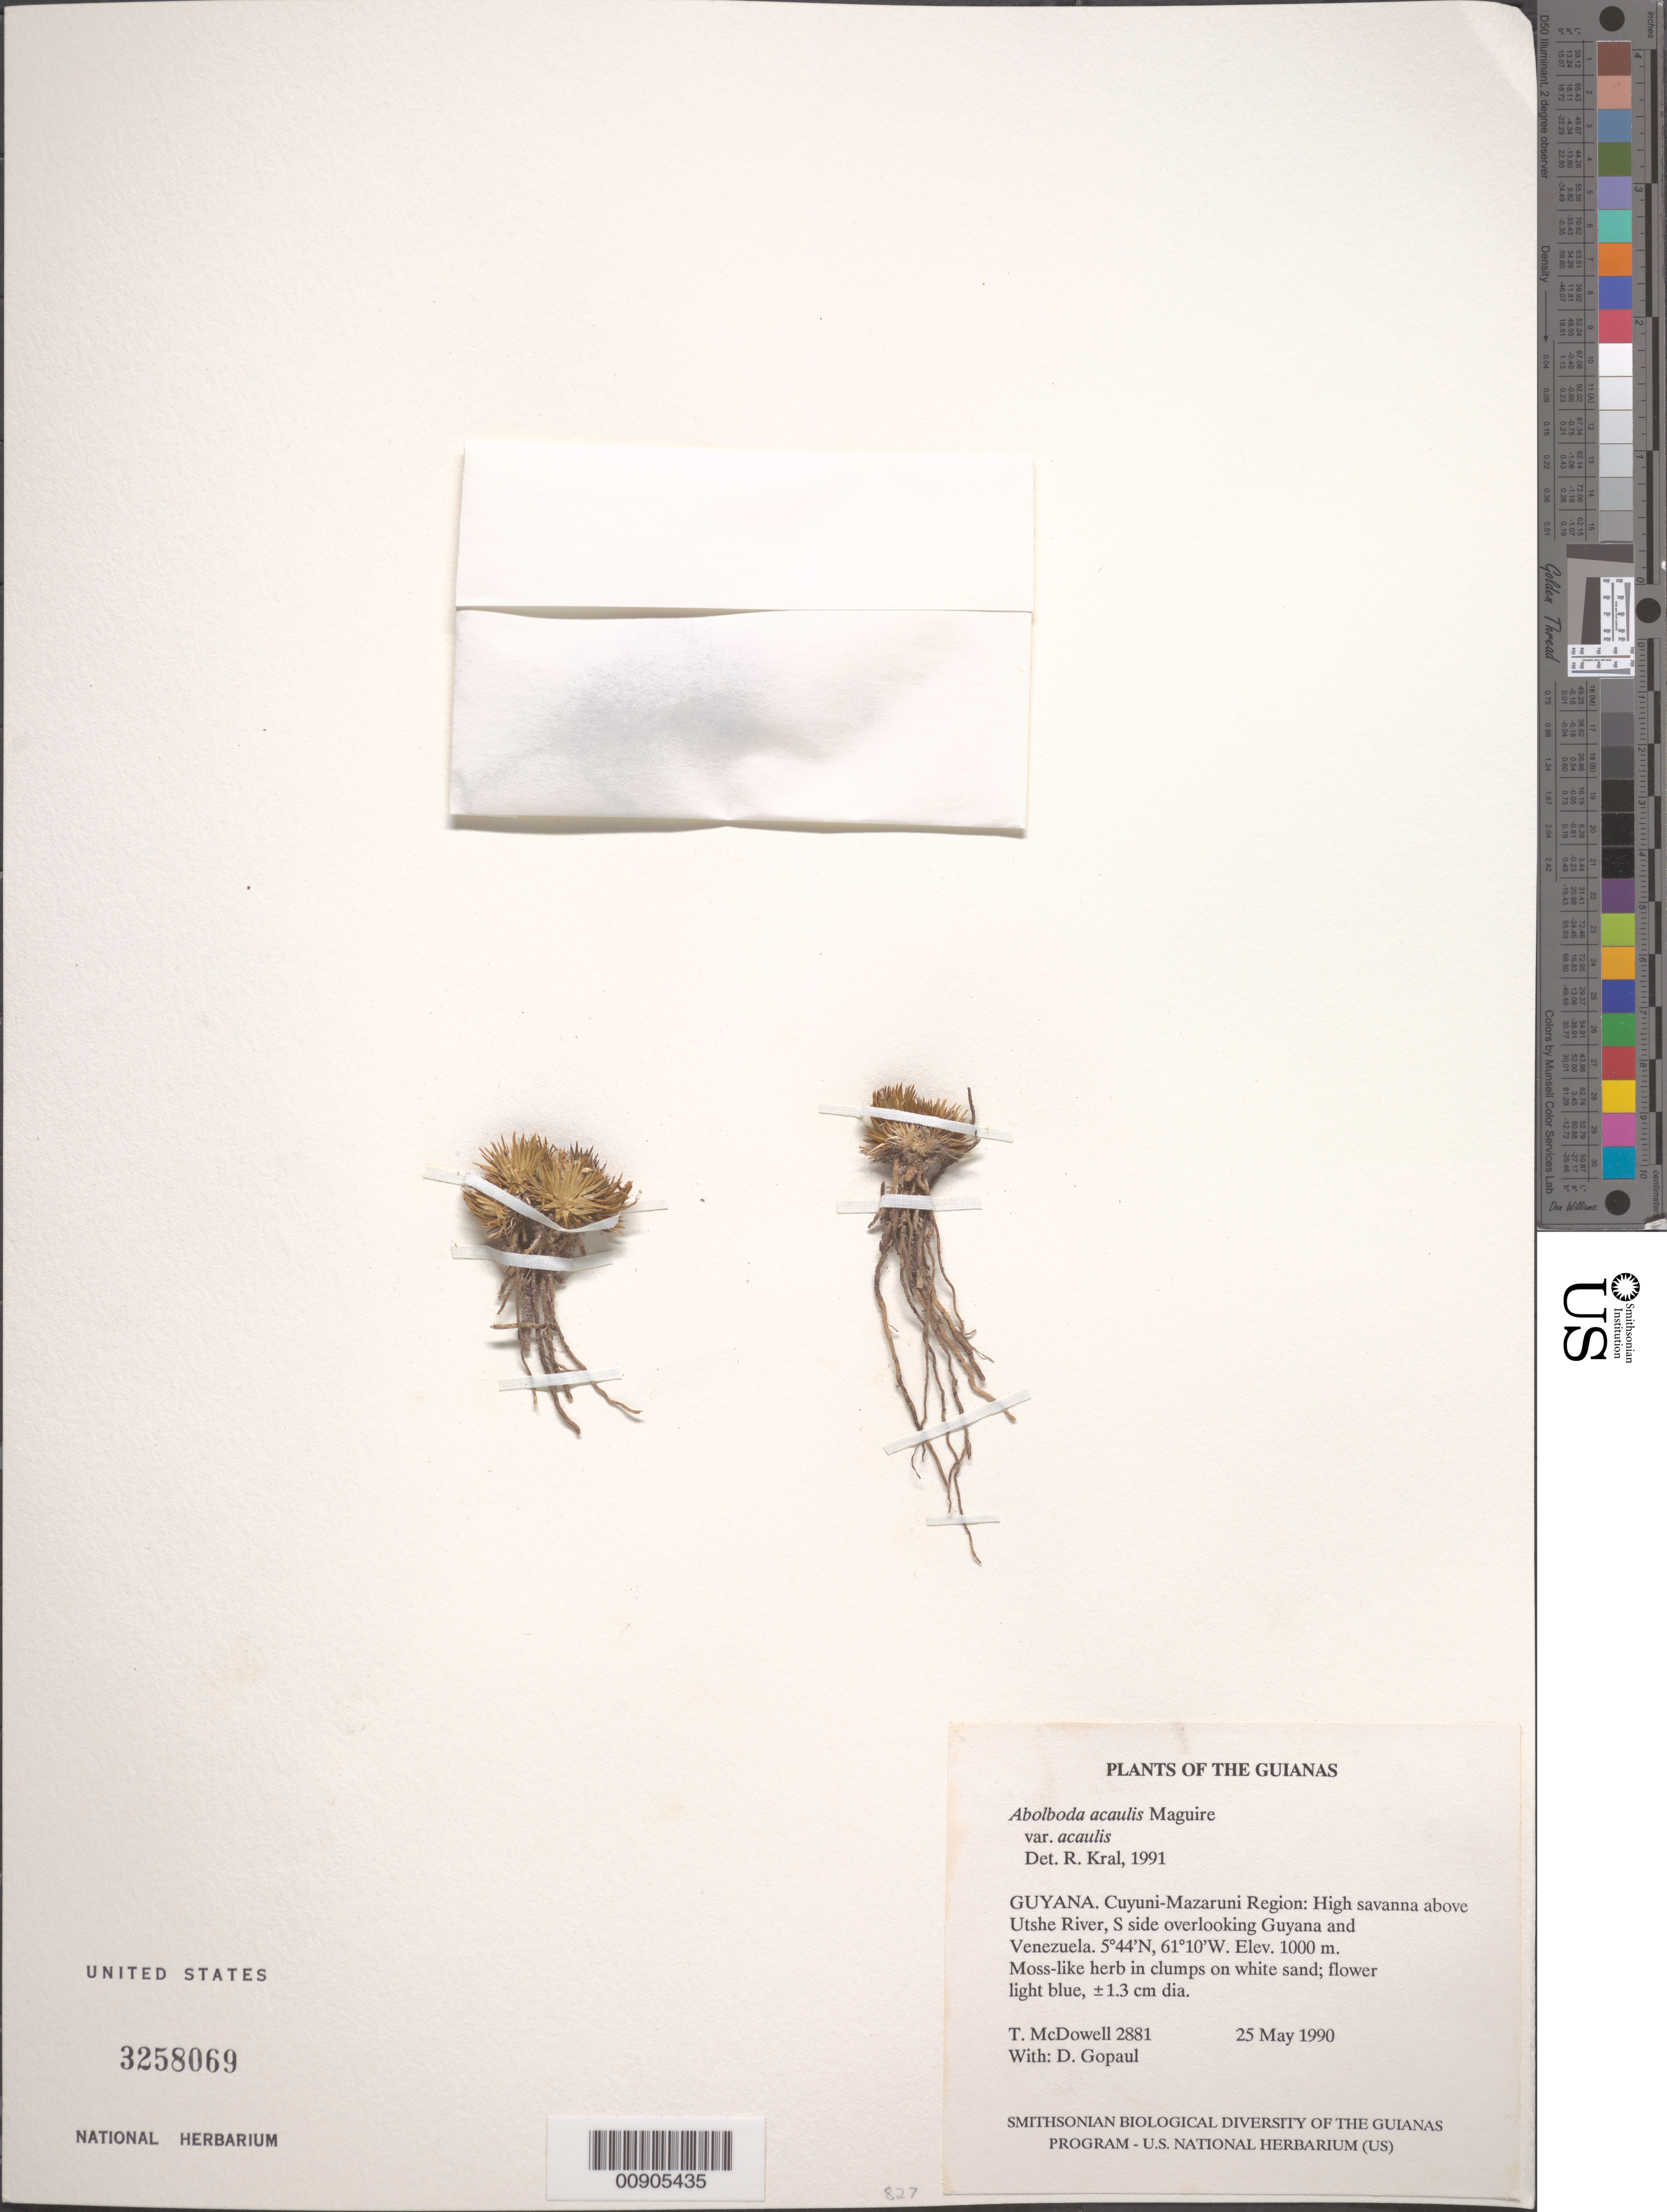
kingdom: Plantae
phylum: Tracheophyta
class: Liliopsida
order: Poales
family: Xyridaceae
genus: Abolboda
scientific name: Abolboda acaulis var. acaulis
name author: Maguire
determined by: Kral, Robert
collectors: T. McDowell & D. Gopaul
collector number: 2881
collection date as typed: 25 May 1990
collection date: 1990-05-25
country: Guyana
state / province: Cuyuni-Mazaruni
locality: Utshi River, south side overlooking Guyana & Venezuela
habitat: High savanna above river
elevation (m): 1000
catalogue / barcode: US 3258069